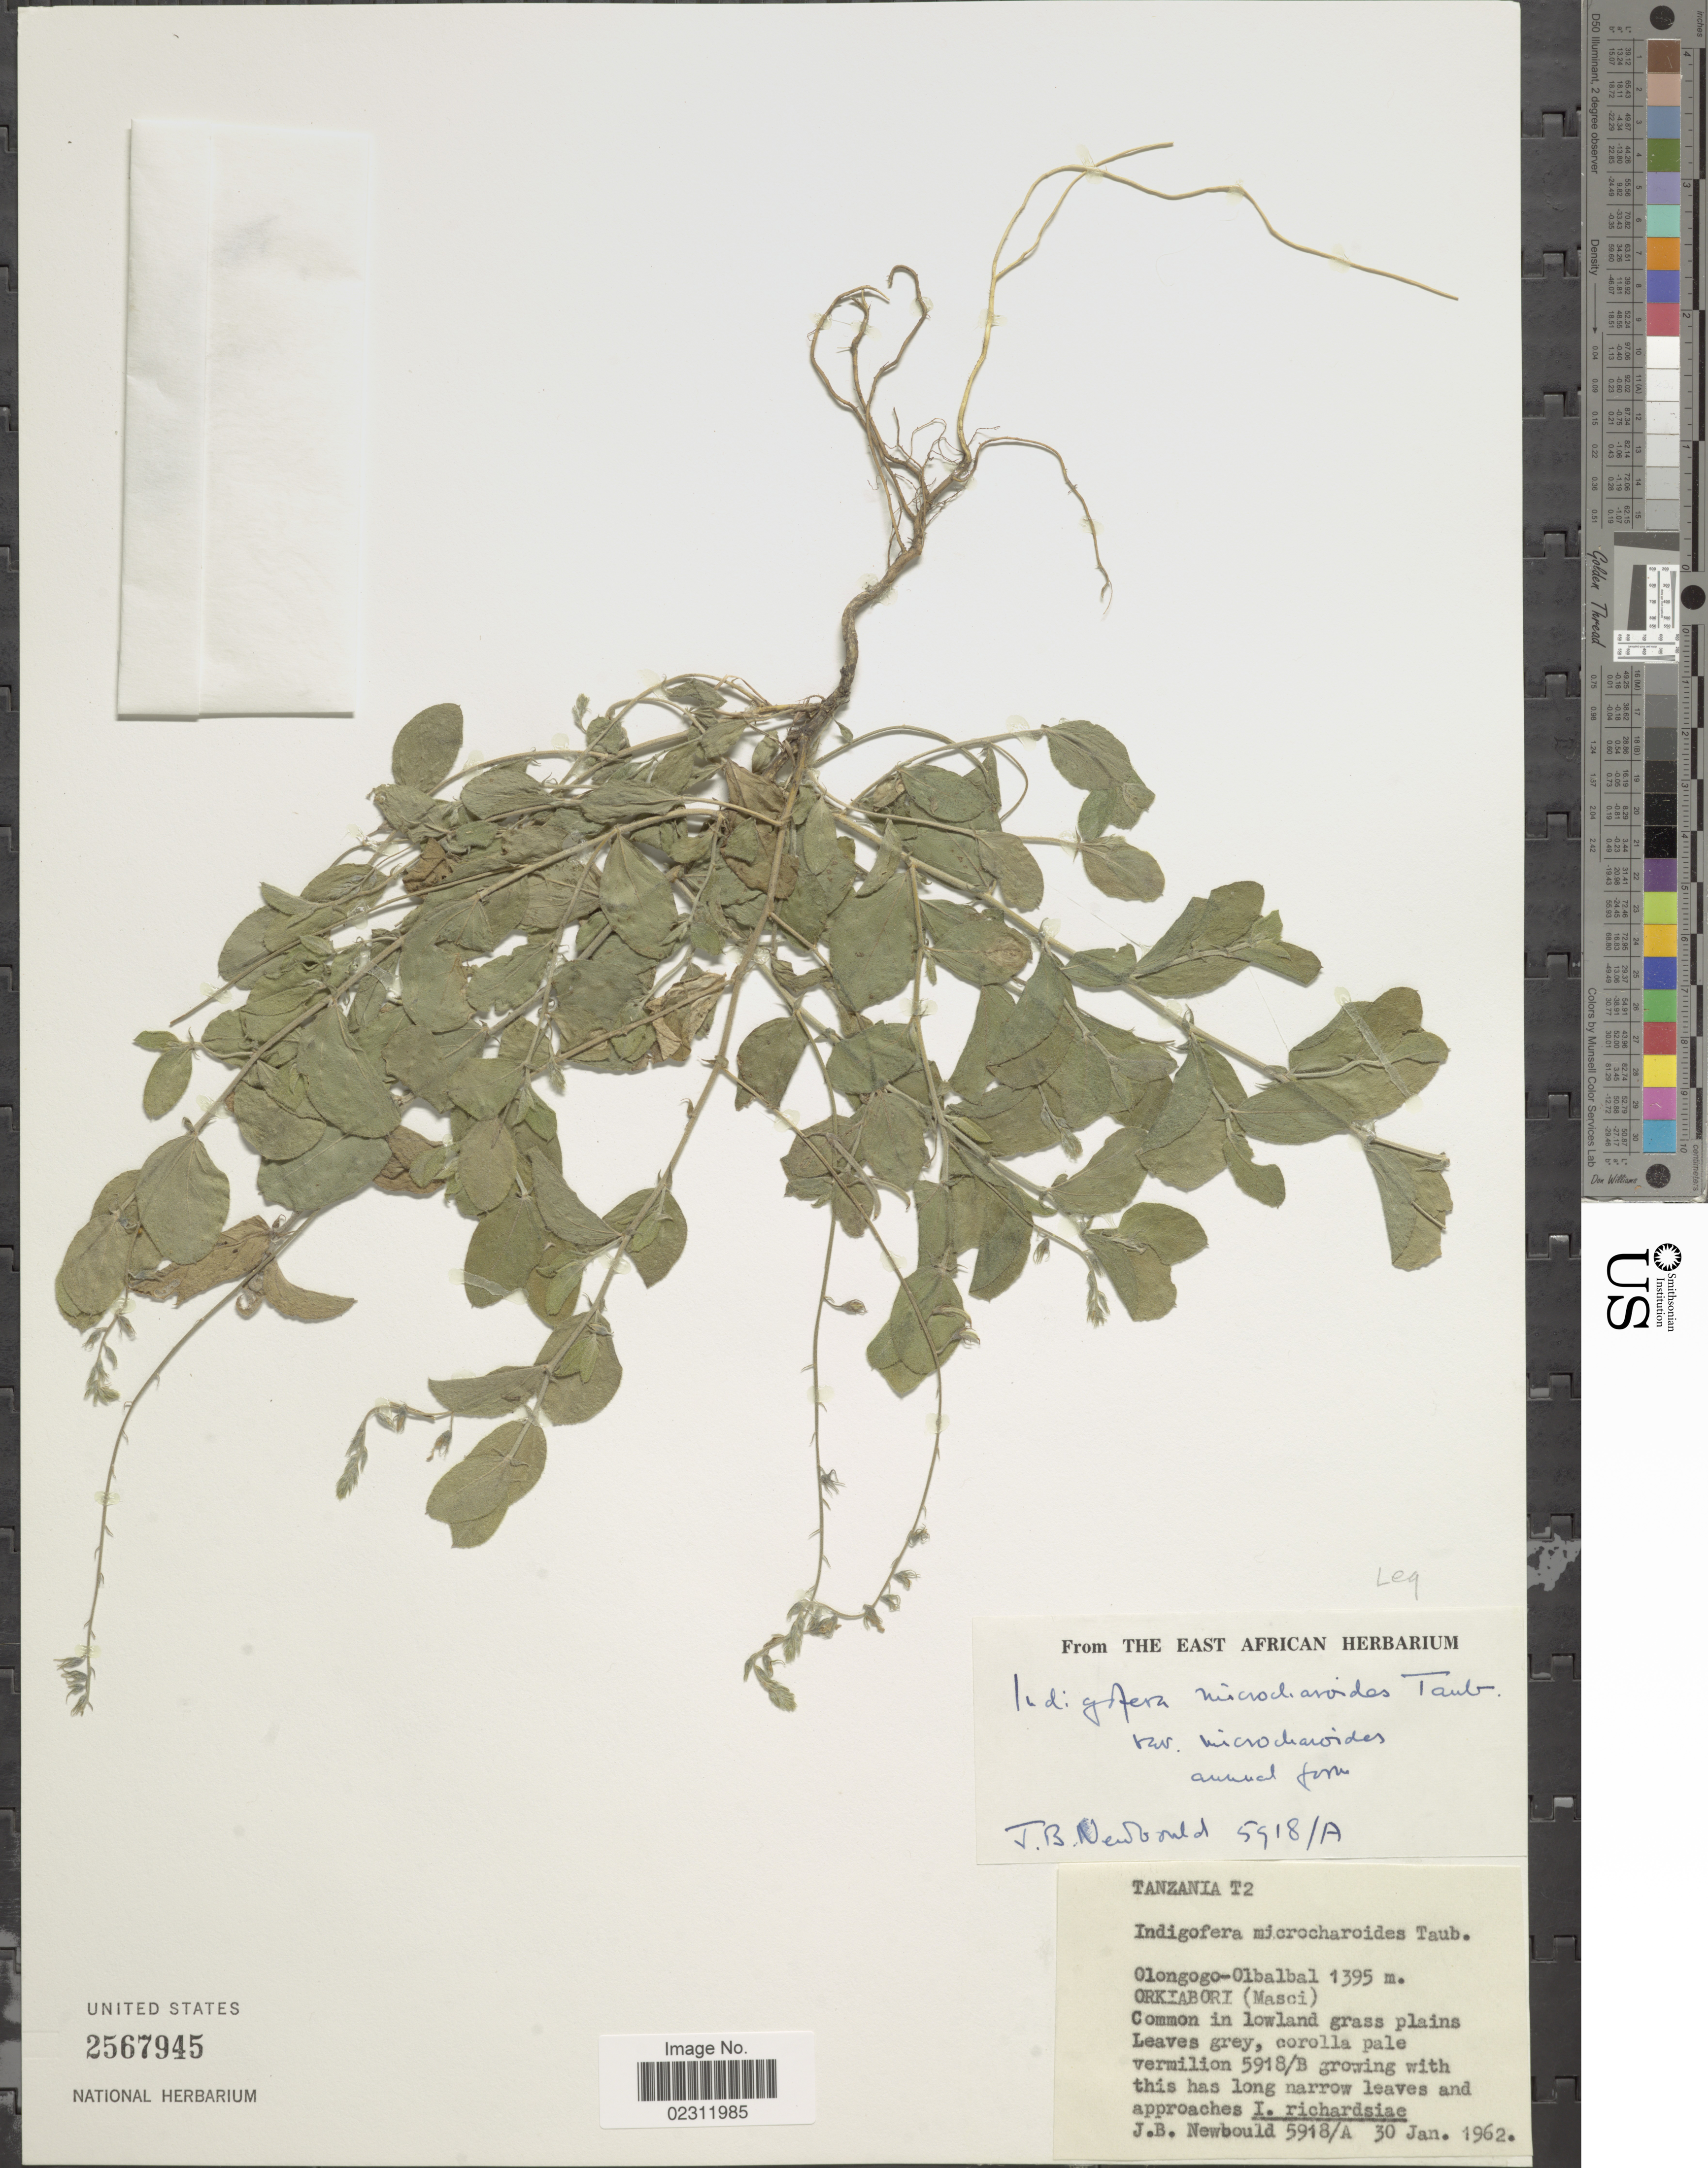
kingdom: Plantae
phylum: Tracheophyta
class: Magnoliopsida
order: Fabales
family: Fabaceae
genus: Indigofera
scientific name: Indigofera microcharoides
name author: Taub.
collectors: J. Newbould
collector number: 5918/A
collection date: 1962-01-30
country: Tanzania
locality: Tanzania T2, Olongogo-Olbalbal, Orkiabori (Masoi)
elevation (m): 1395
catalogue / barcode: US 2567945